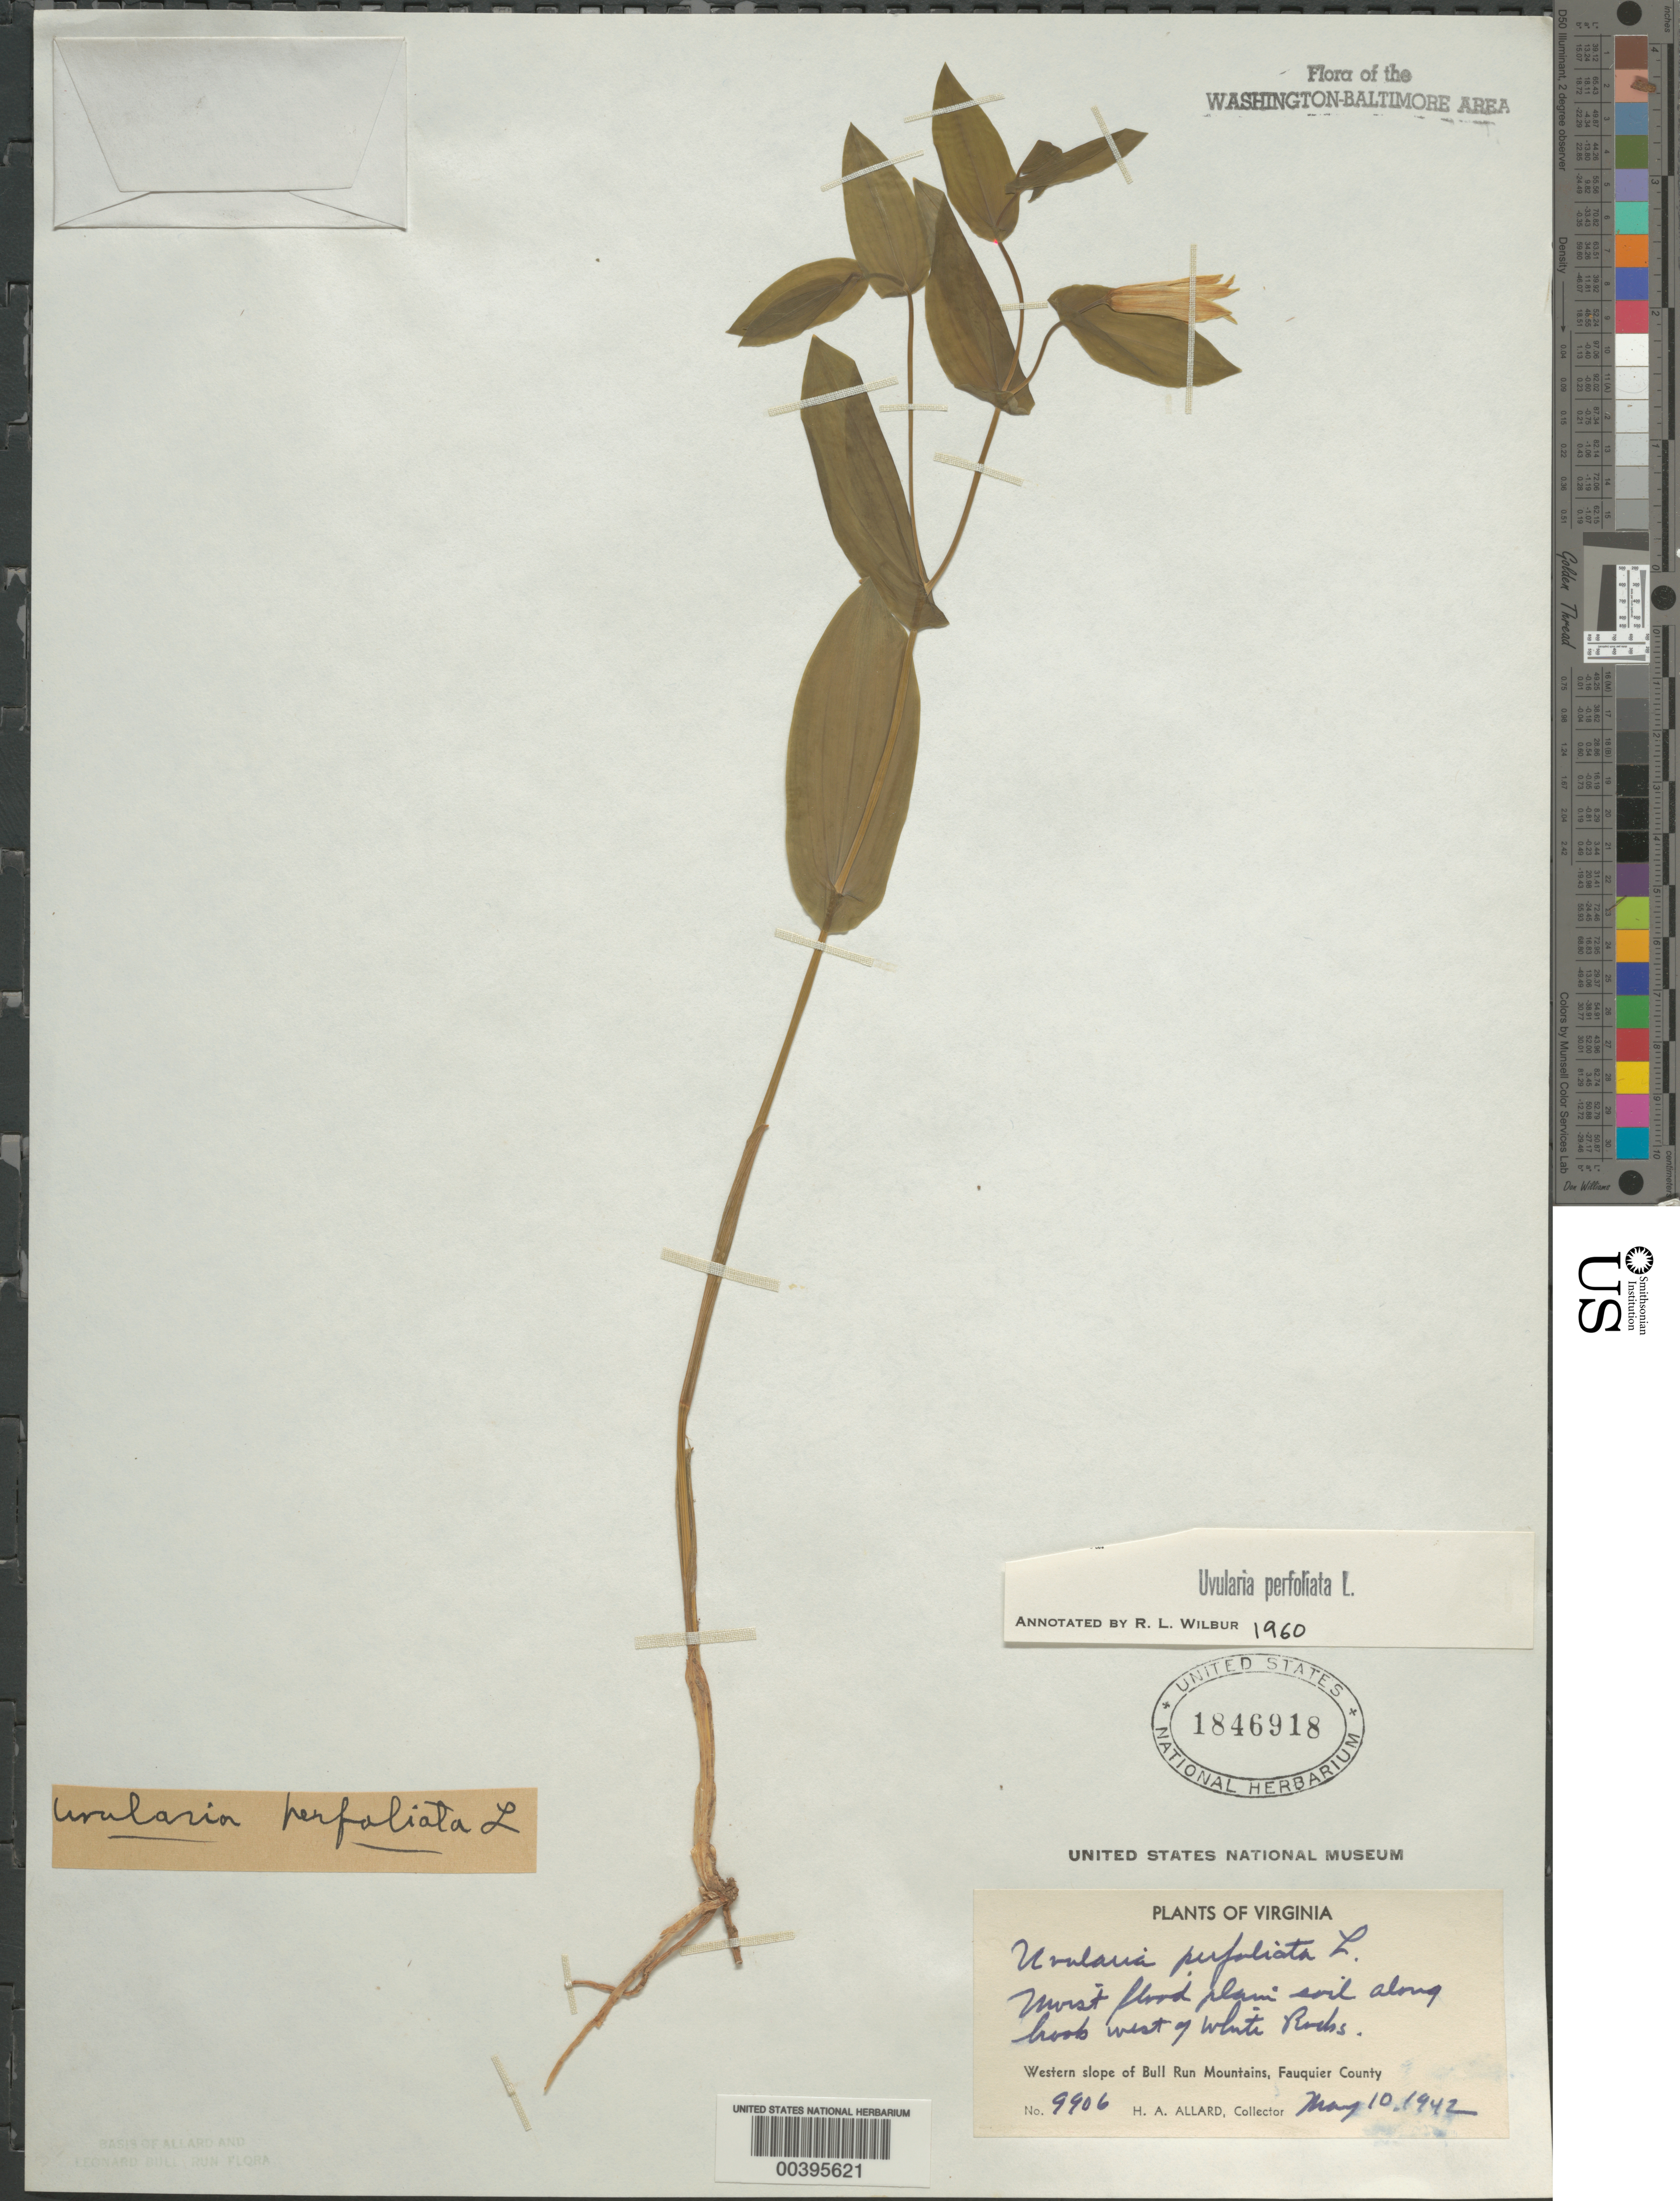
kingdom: Plantae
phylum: Tracheophyta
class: Liliopsida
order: Liliales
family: Colchicaceae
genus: Uvularia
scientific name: Uvularia perfoliata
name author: L.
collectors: H. A. Allard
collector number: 9906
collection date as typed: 10 May 1942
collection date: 1942-05-10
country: United States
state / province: Virginia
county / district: Fauquier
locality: West of White Rocks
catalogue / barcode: US 1846918